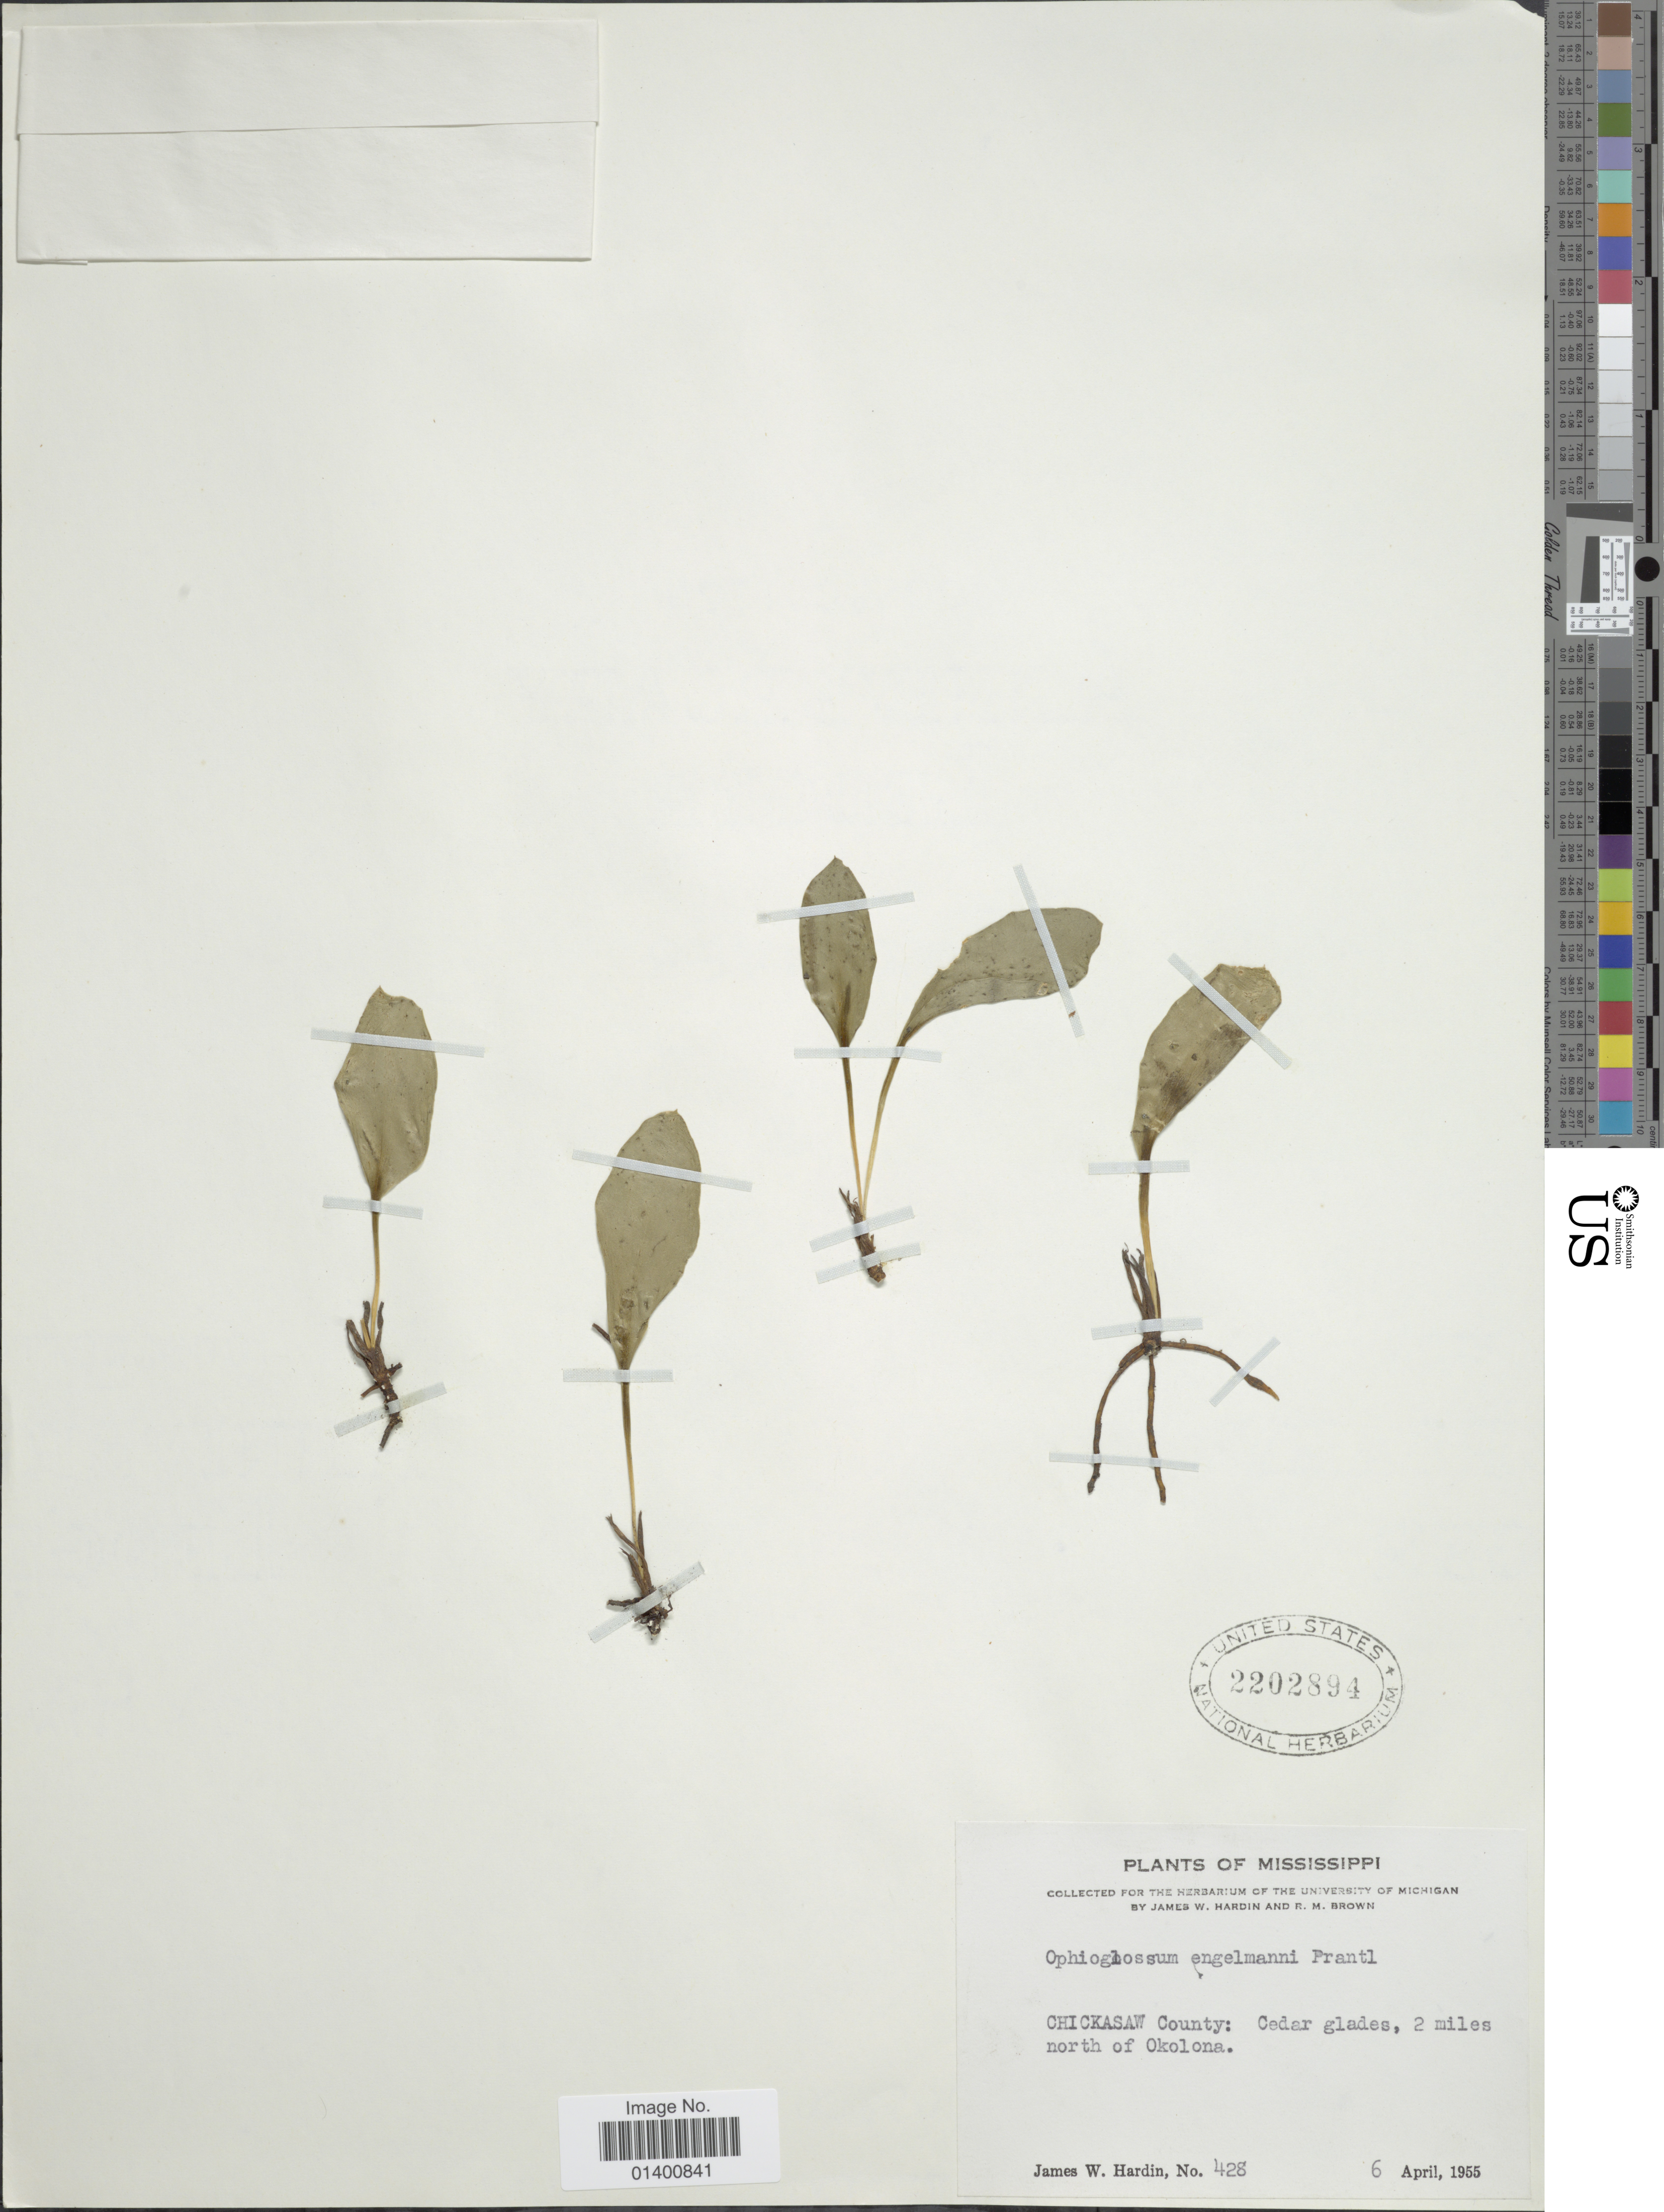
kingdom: Plantae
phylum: Tracheophyta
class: Polypodiopsida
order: Ophioglossales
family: Ophioglossaceae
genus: Ophioglossum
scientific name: Ophioglossum engelmannii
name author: Prantl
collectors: J. W. Hardin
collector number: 428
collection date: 1955-04-06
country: United States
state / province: Mississippi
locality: Chickasaw County: Cedar glades, 2 miles north of Okolona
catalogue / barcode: US 2202894